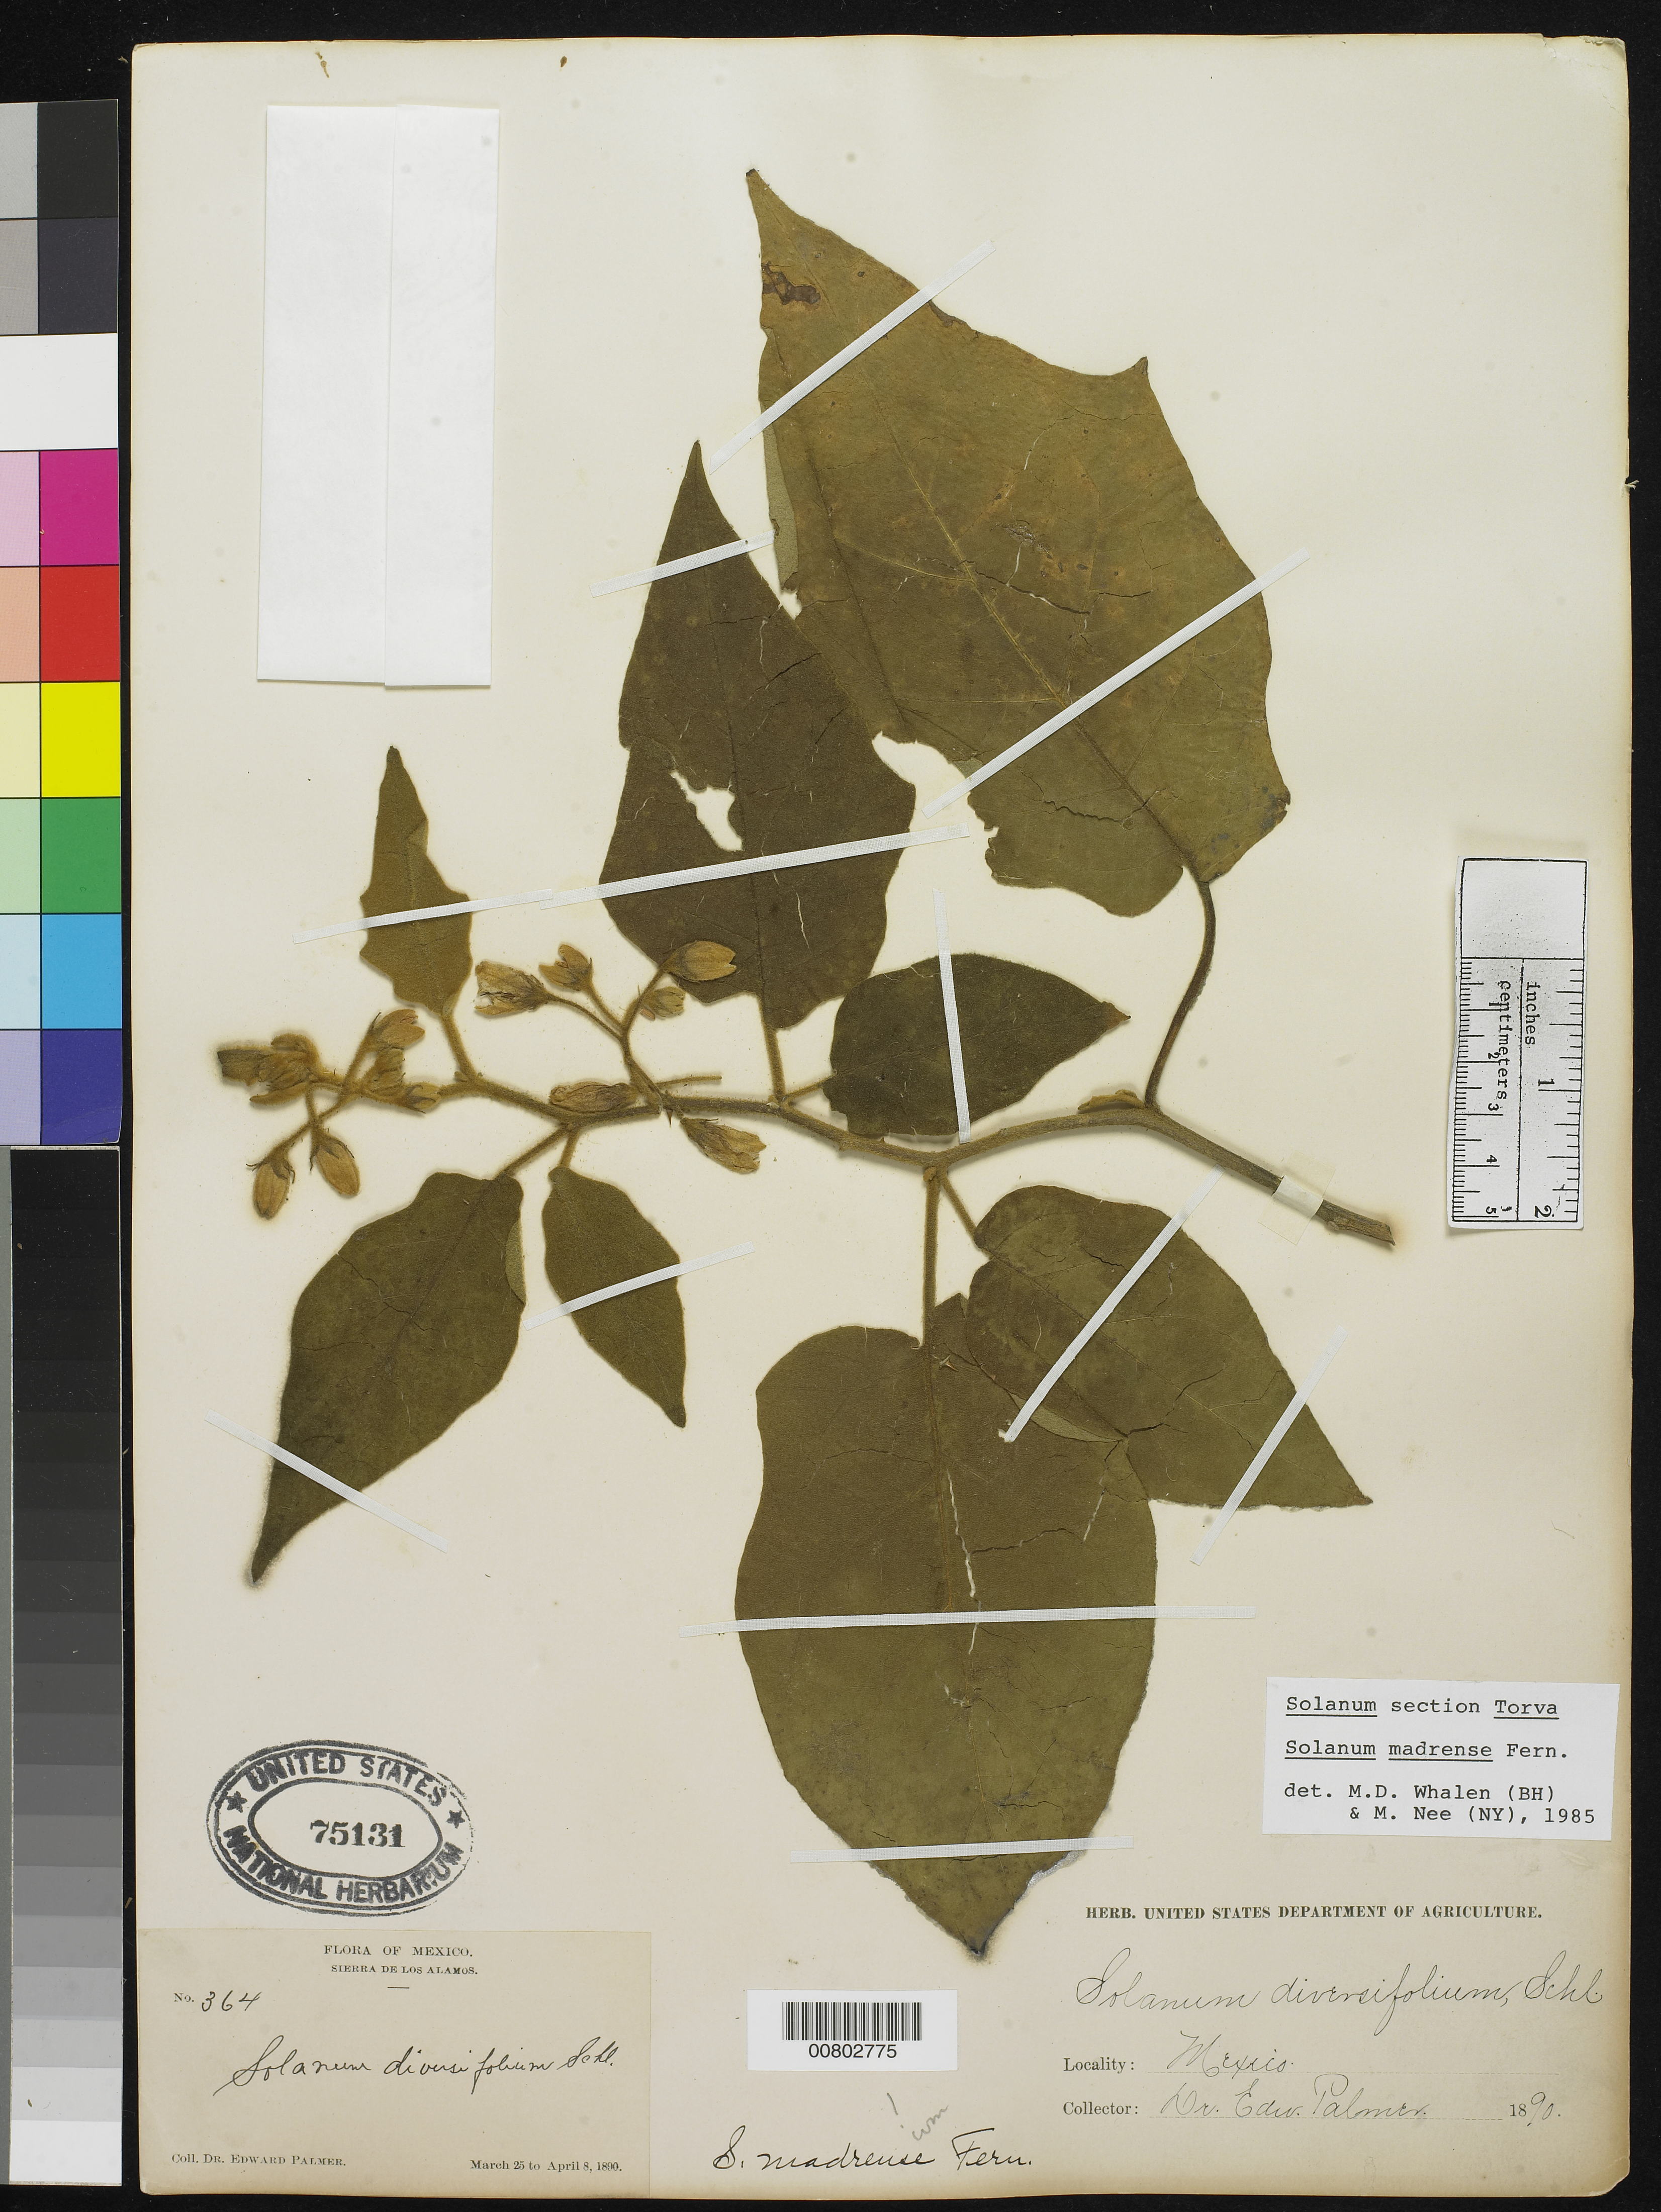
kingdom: Plantae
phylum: Tracheophyta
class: Magnoliopsida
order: Solanales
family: Solanaceae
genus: Solanum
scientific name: Solanum madrense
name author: Fernald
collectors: E. Palmer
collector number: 364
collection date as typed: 25 Mar 1890 to 08 Apr 1890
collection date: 1890-03-25/1890-04-08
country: Mexico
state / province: Sonora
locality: Sierra de los Alamos, Sonora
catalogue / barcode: US 75131